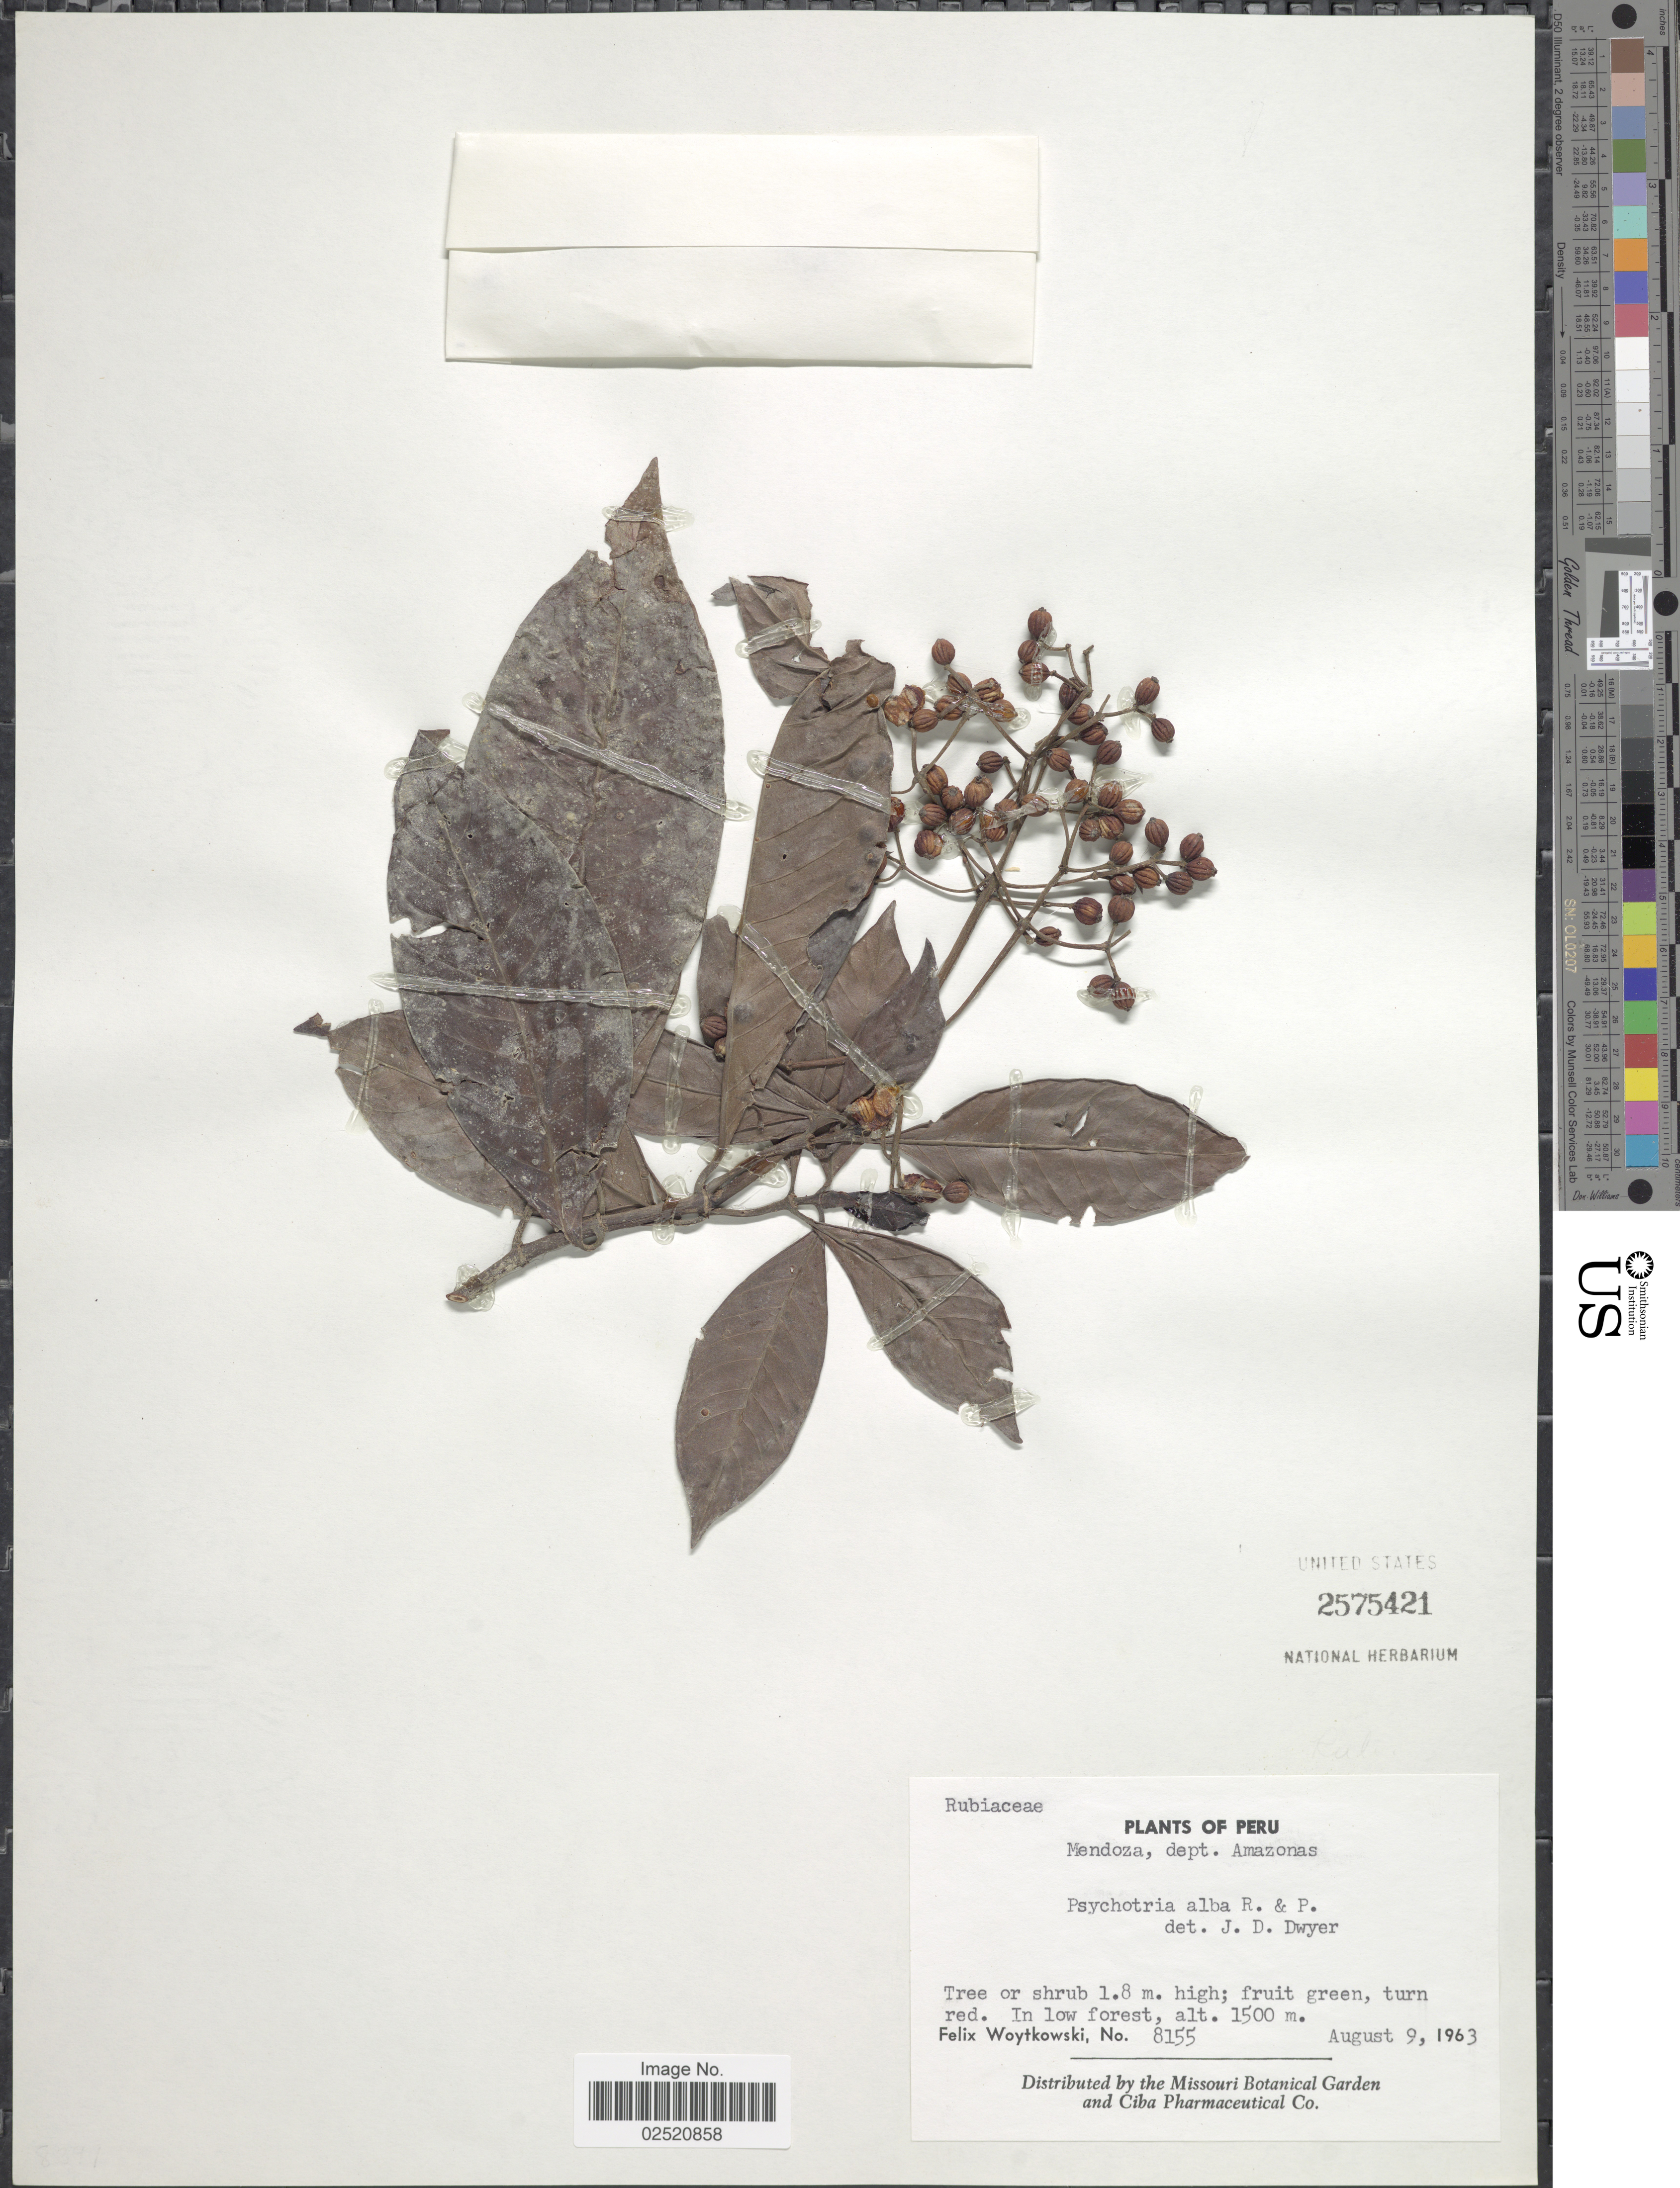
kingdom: Plantae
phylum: Tracheophyta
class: Magnoliopsida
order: Gentianales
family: Rubiaceae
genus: Psychotria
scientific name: Psychotria alba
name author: Ruiz & Pav.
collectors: F. Woytkowski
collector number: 8155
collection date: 1963-08-09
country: Peru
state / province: Amazonas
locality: Mendoza, in low forest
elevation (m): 1500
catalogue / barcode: US 2575421